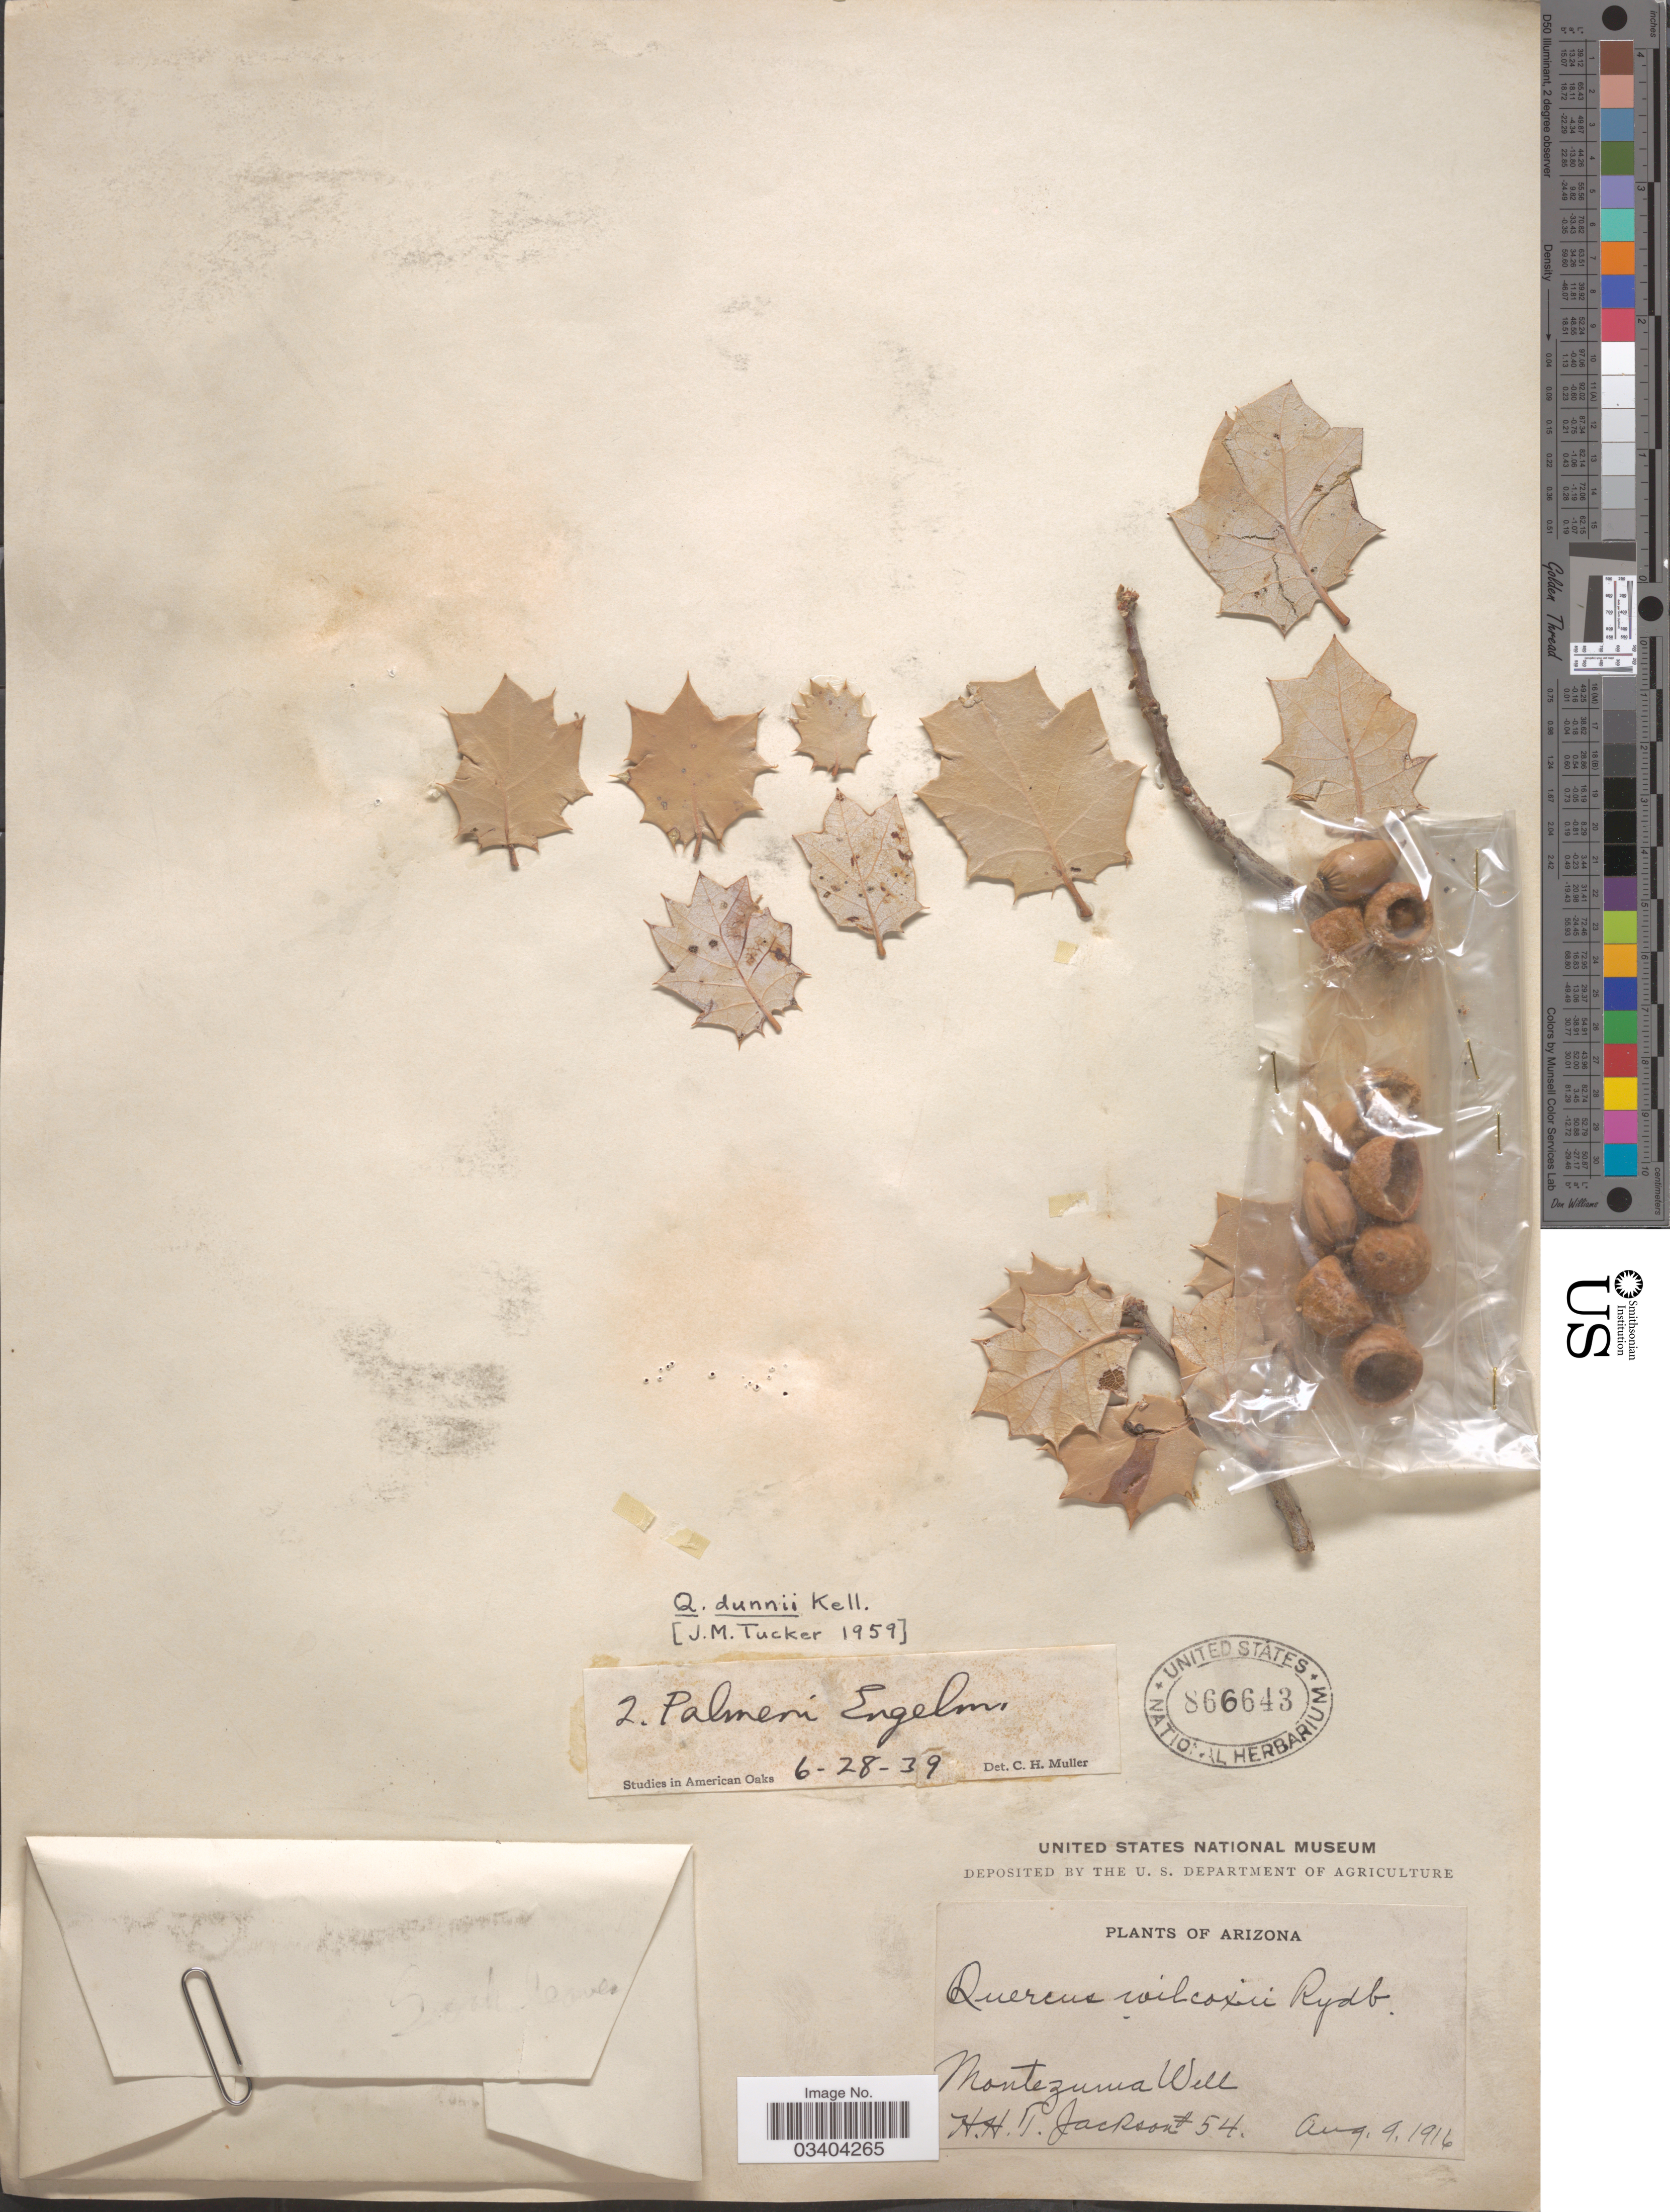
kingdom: Plantae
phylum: Tracheophyta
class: Magnoliopsida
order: Fagales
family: Fagaceae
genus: Quercus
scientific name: Quercus dunnii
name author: Kellogg ex Curran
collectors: H. Jackson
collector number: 54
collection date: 1916-08-09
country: United States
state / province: Arizona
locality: Montezuma Well.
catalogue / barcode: US 866643